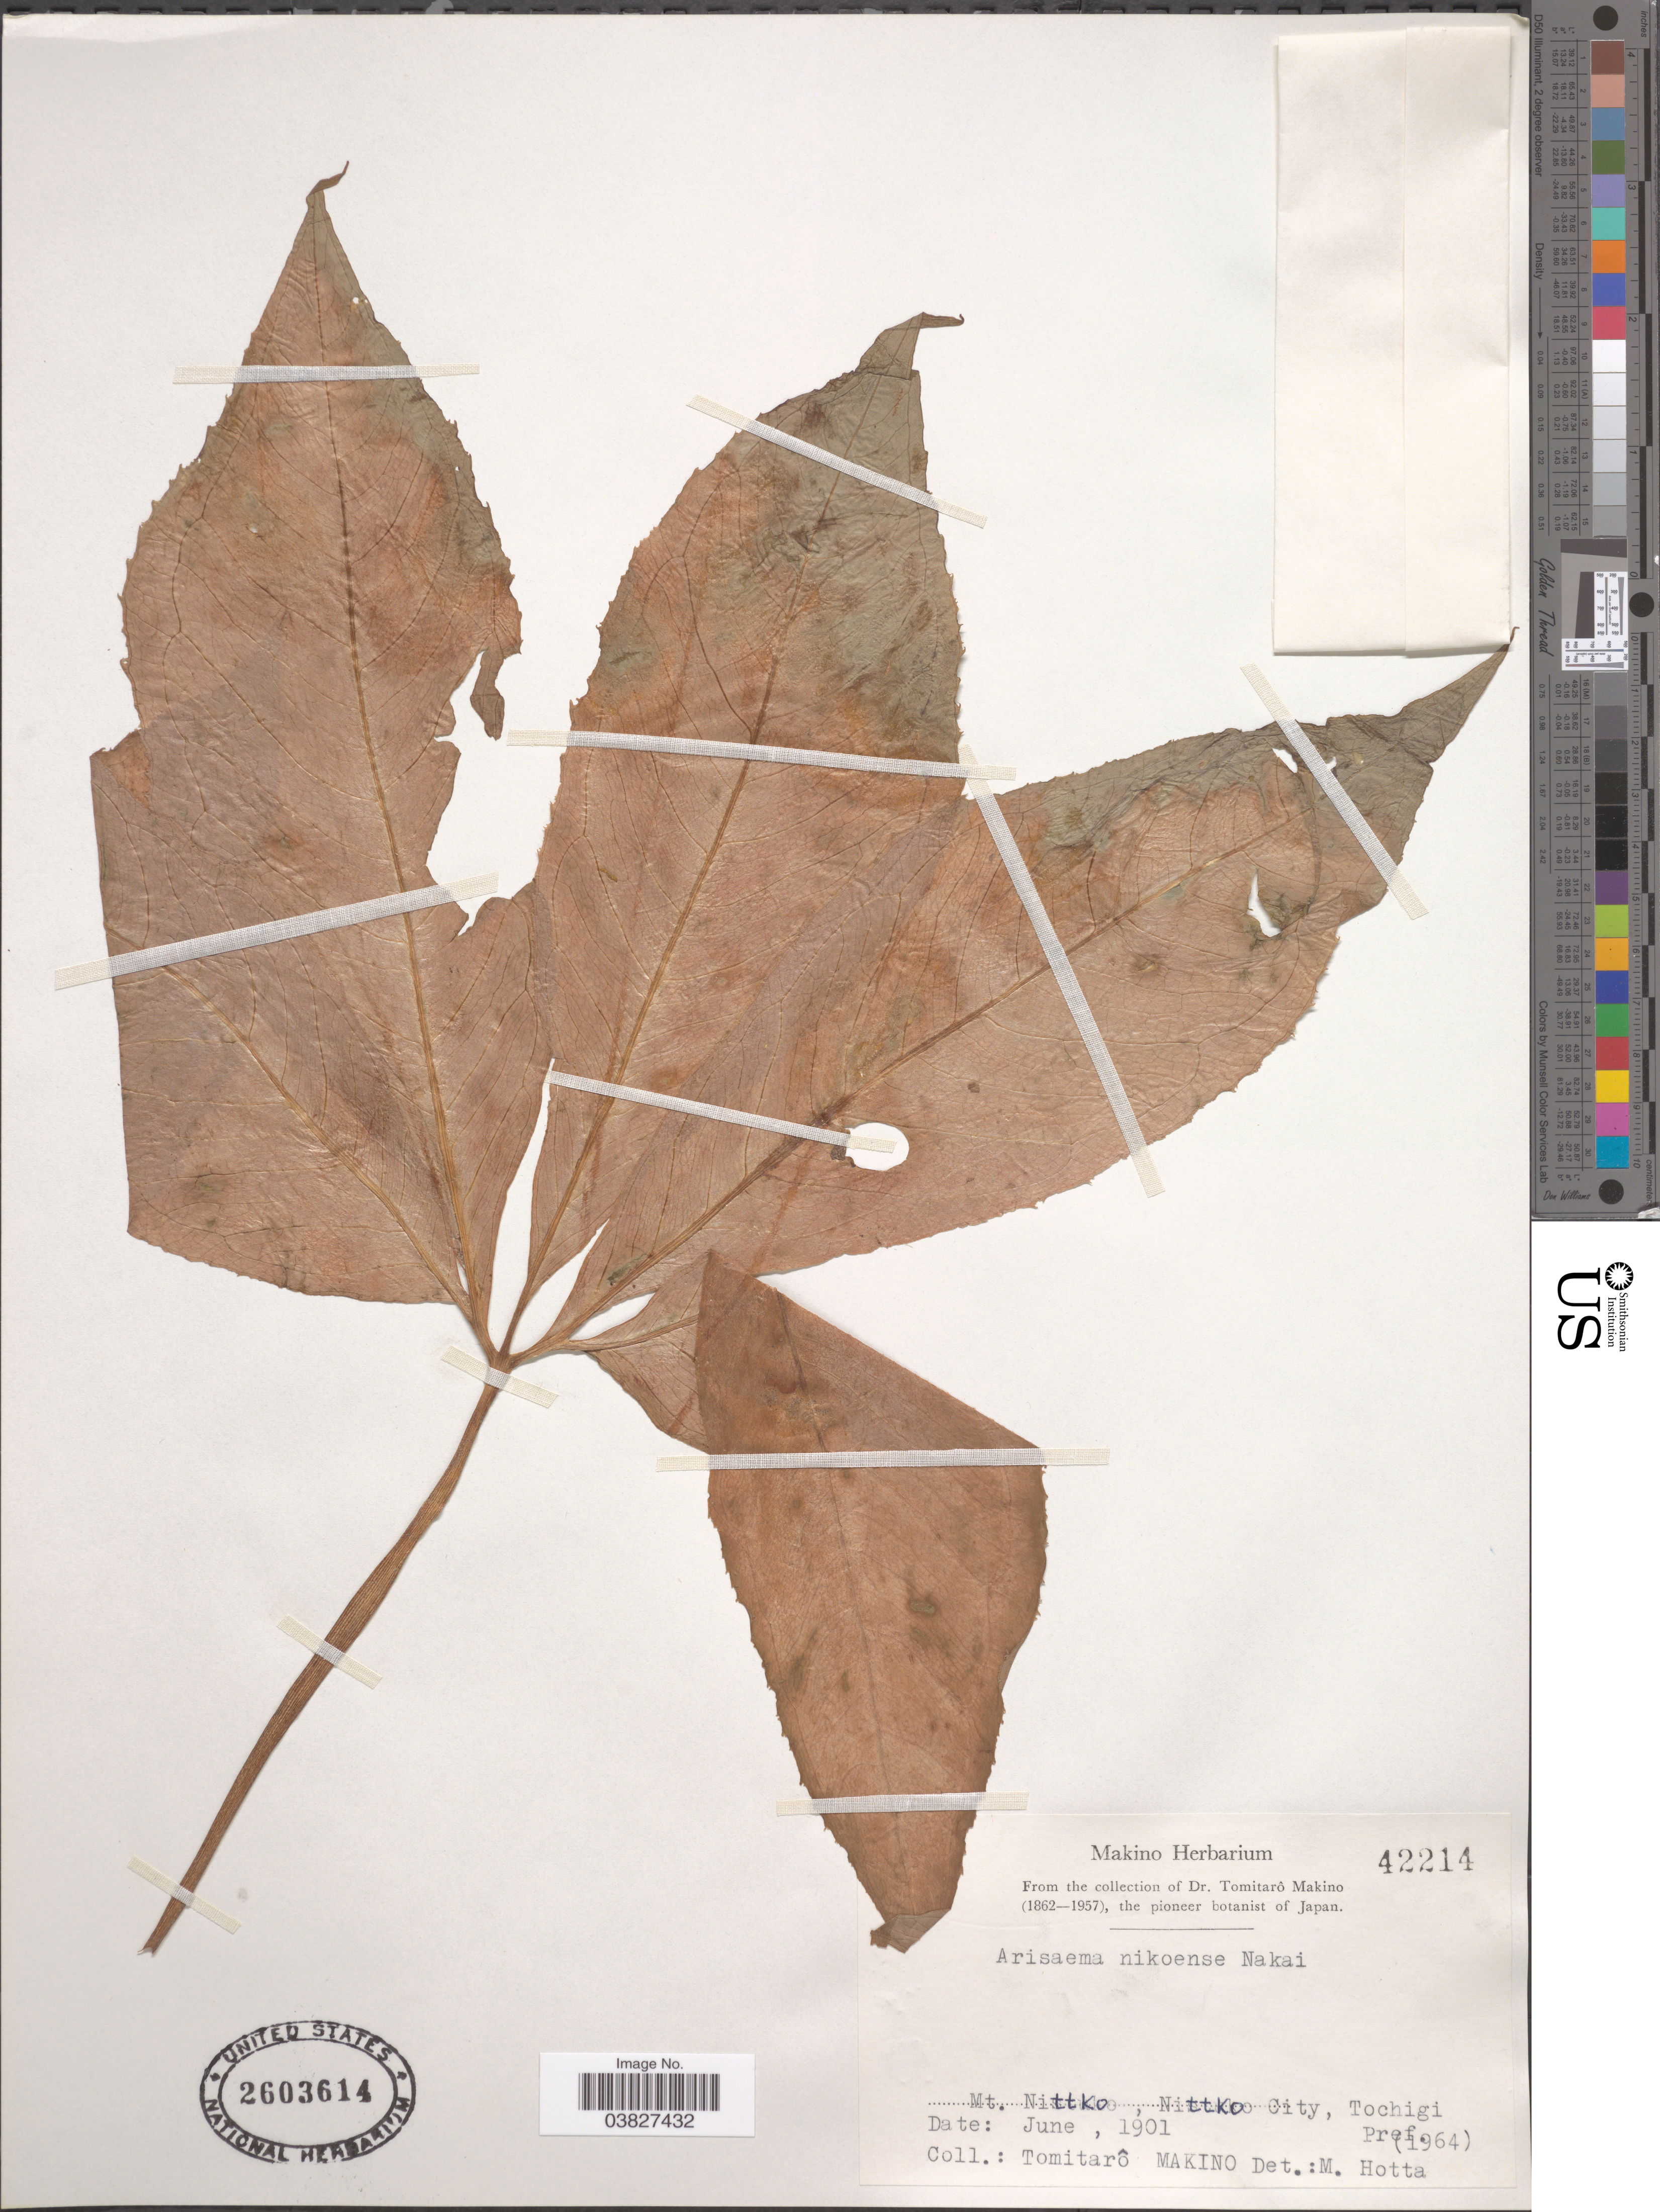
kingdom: Plantae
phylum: Tracheophyta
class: Liliopsida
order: Alismatales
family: Araceae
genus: Arisaema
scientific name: Arisaema nikoense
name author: Nakai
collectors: T. Makino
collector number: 42214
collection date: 1901-06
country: Japan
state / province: Totigi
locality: Mt. Nittko, Nittko City, Tochigi Pref.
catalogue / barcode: US 2603614